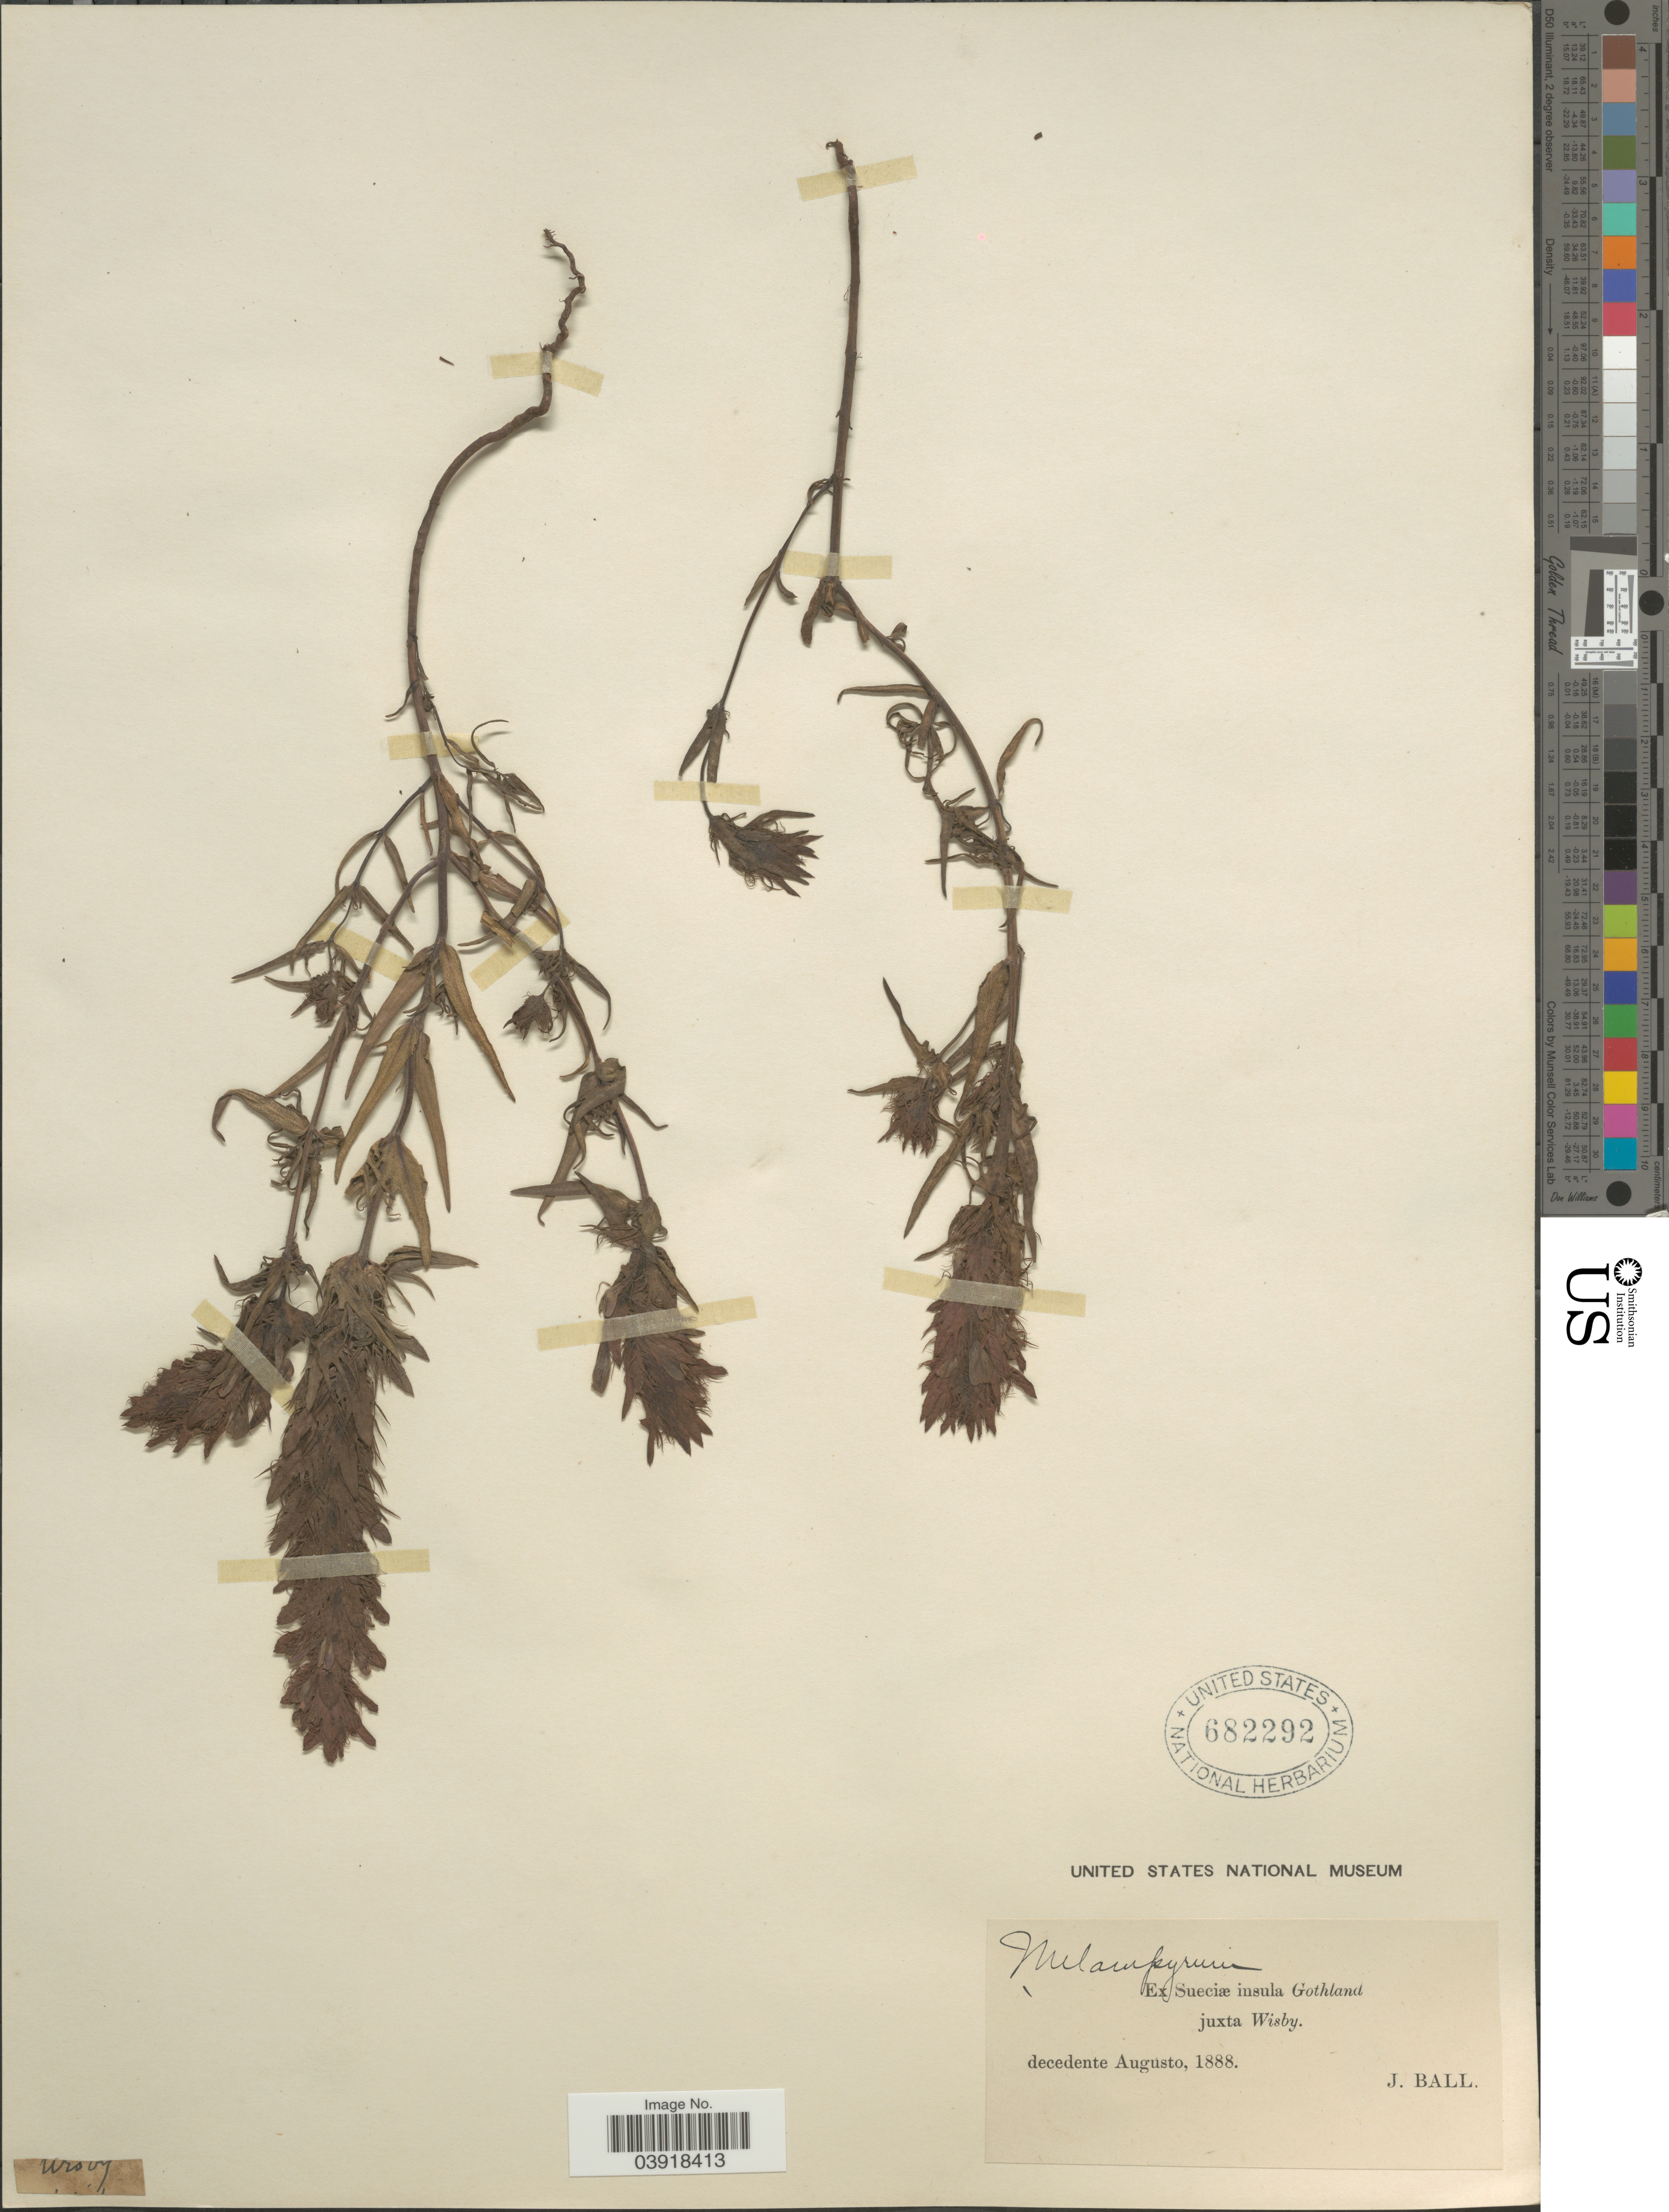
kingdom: Plantae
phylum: Tracheophyta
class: Magnoliopsida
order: Lamiales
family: Orobanchaceae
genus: Melampyrum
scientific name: Melampyrum sp.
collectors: J. Ball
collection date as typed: decedente Augusto, 1888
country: Sweden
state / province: Gotland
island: Gotland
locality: Ex Sueciæ insula Gothland juxta Wisby.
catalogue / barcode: US 682292